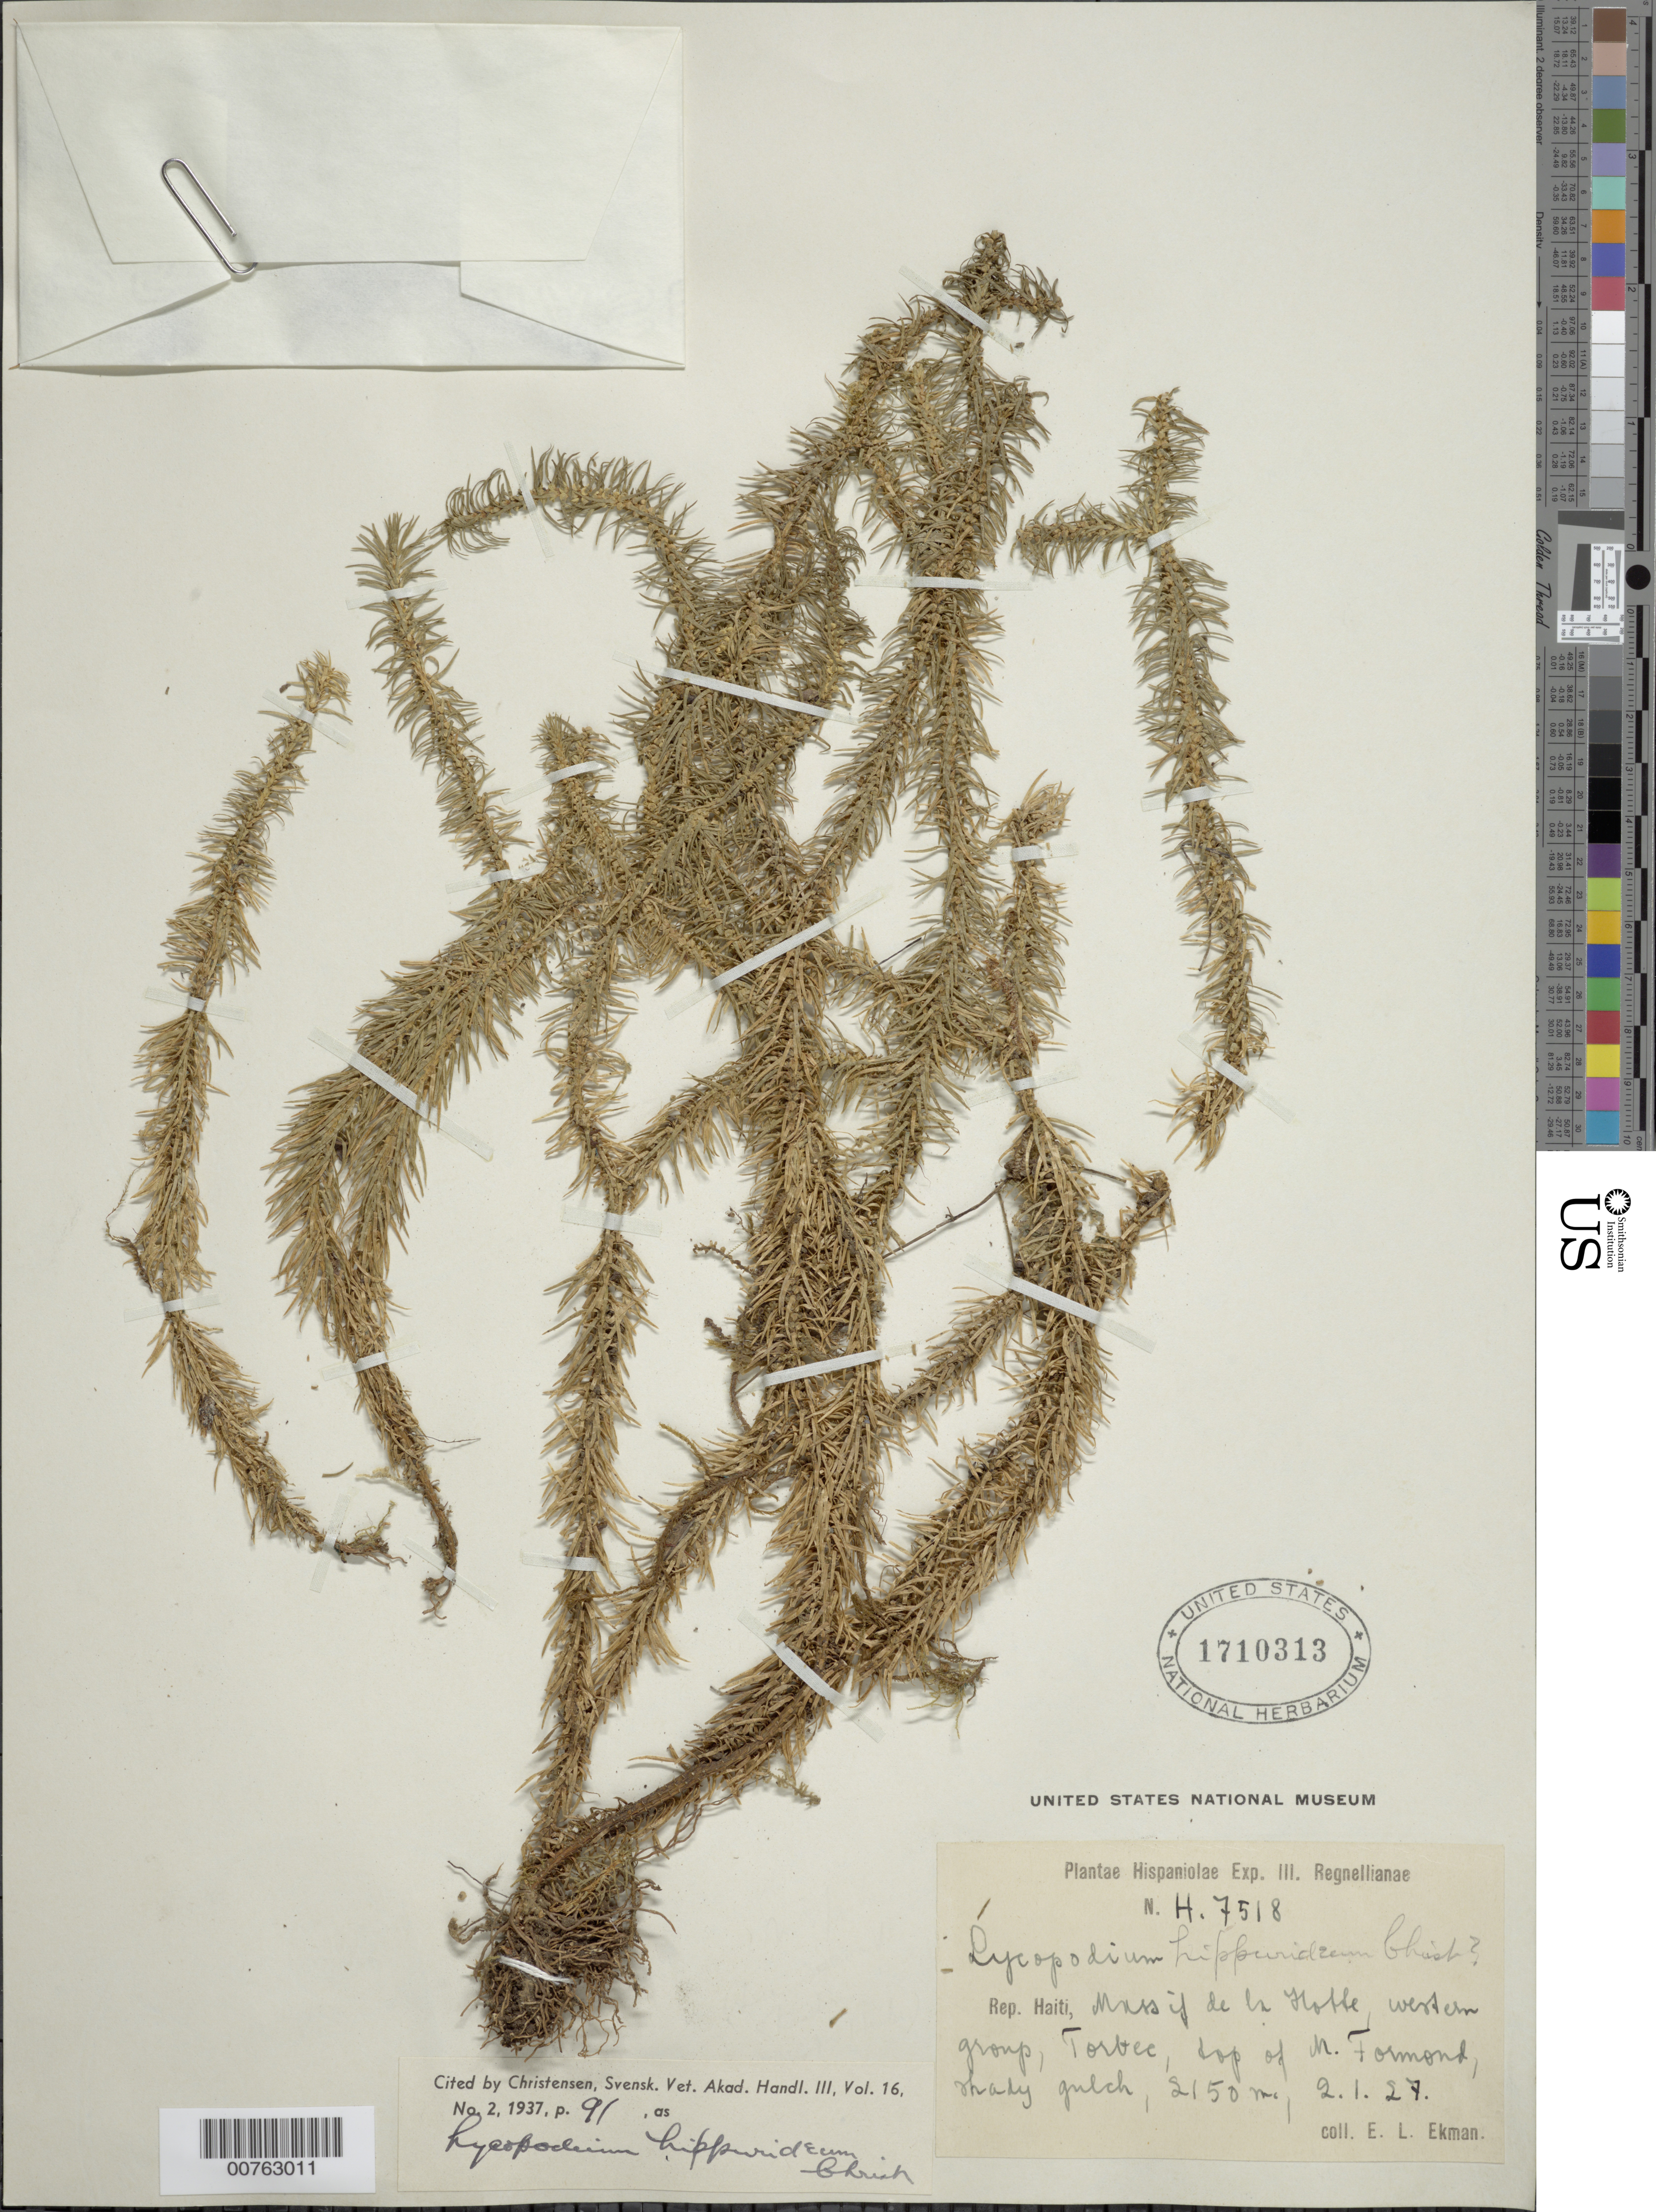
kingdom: Plantae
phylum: Tracheophyta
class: Lycopodiopsida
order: Lycopodiales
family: Lycopodiaceae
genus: Phlegmariurus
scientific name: Phlegmariurus hippurideus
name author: (Christ) B. Øllg.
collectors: E. L. Ekman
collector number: H 7518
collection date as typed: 02 Jan 1927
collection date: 1927-01-02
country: Haiti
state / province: Sud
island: Hispaniola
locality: Massif de la Hotte, western group, Torbec, --- of M. Formond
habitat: Shady gulch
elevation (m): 2150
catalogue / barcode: US 1710313